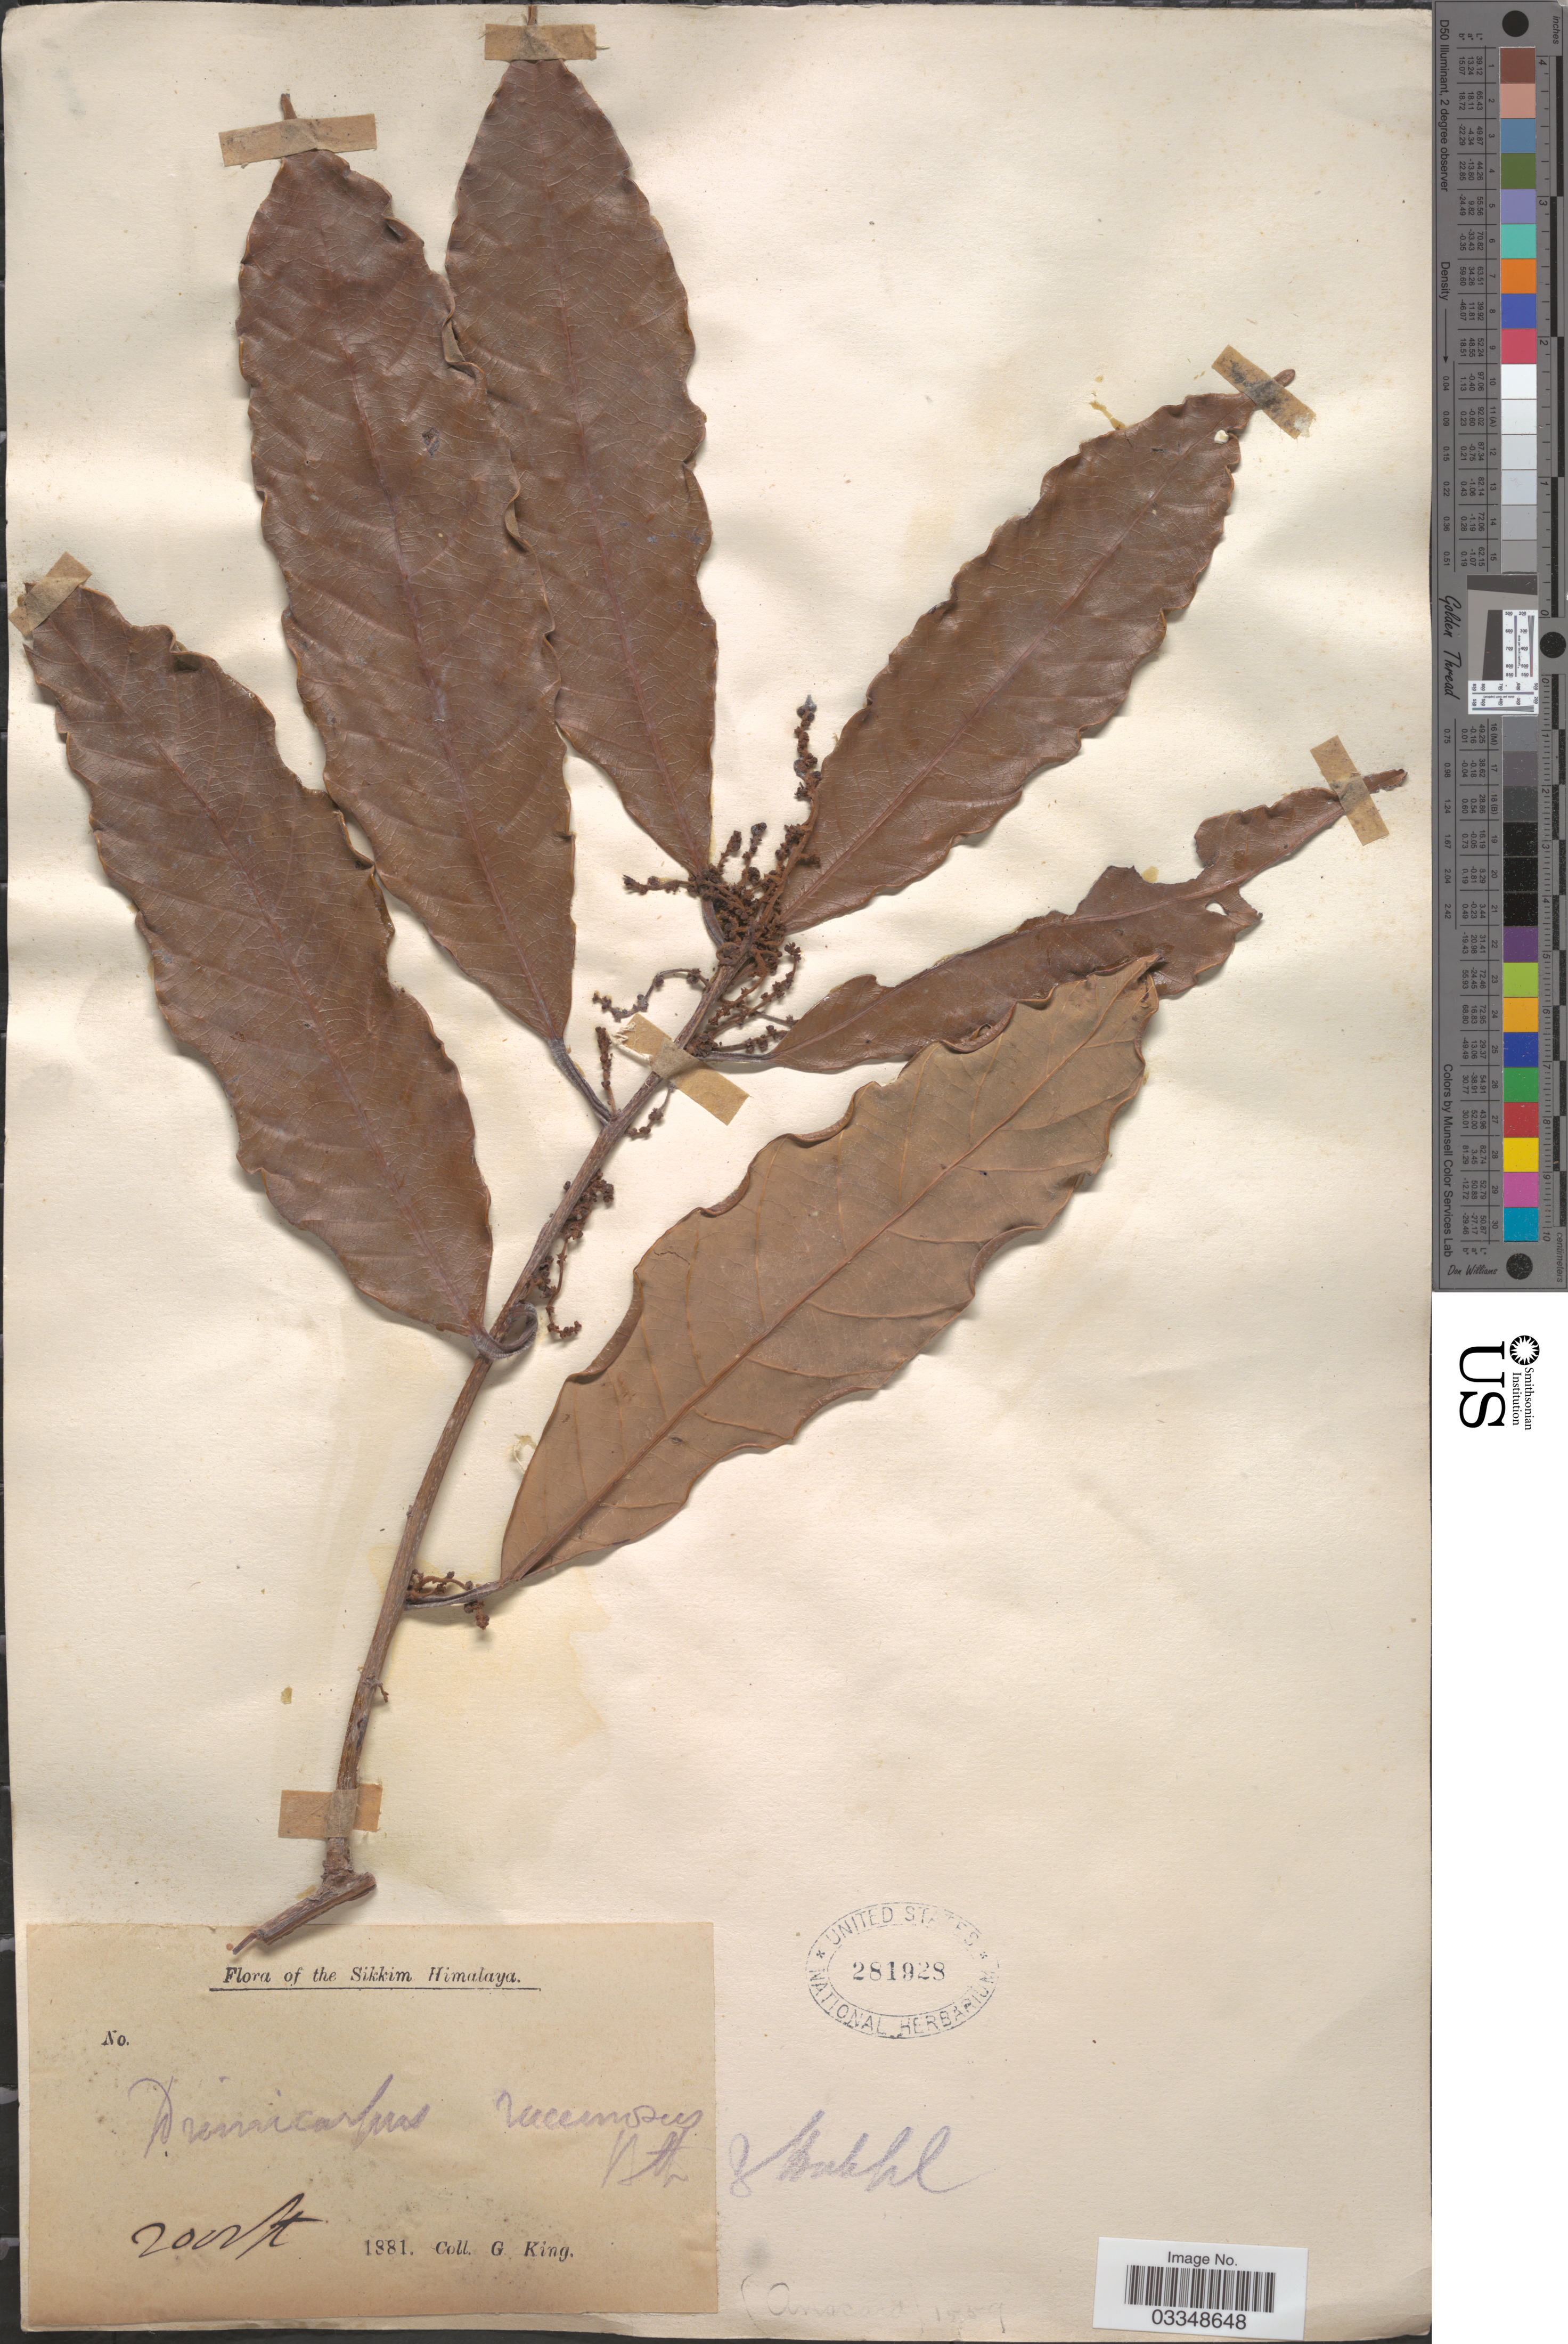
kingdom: Plantae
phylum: Tracheophyta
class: Magnoliopsida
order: Sapindales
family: Anacardiaceae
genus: Drimycarpus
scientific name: Drimycarpus racemosus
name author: (Roxb.) Hook. f. ex Marchand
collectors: G. King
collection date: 1881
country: India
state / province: Sikkim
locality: The Sikkim Himalaya.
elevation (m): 610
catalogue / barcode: US 281928